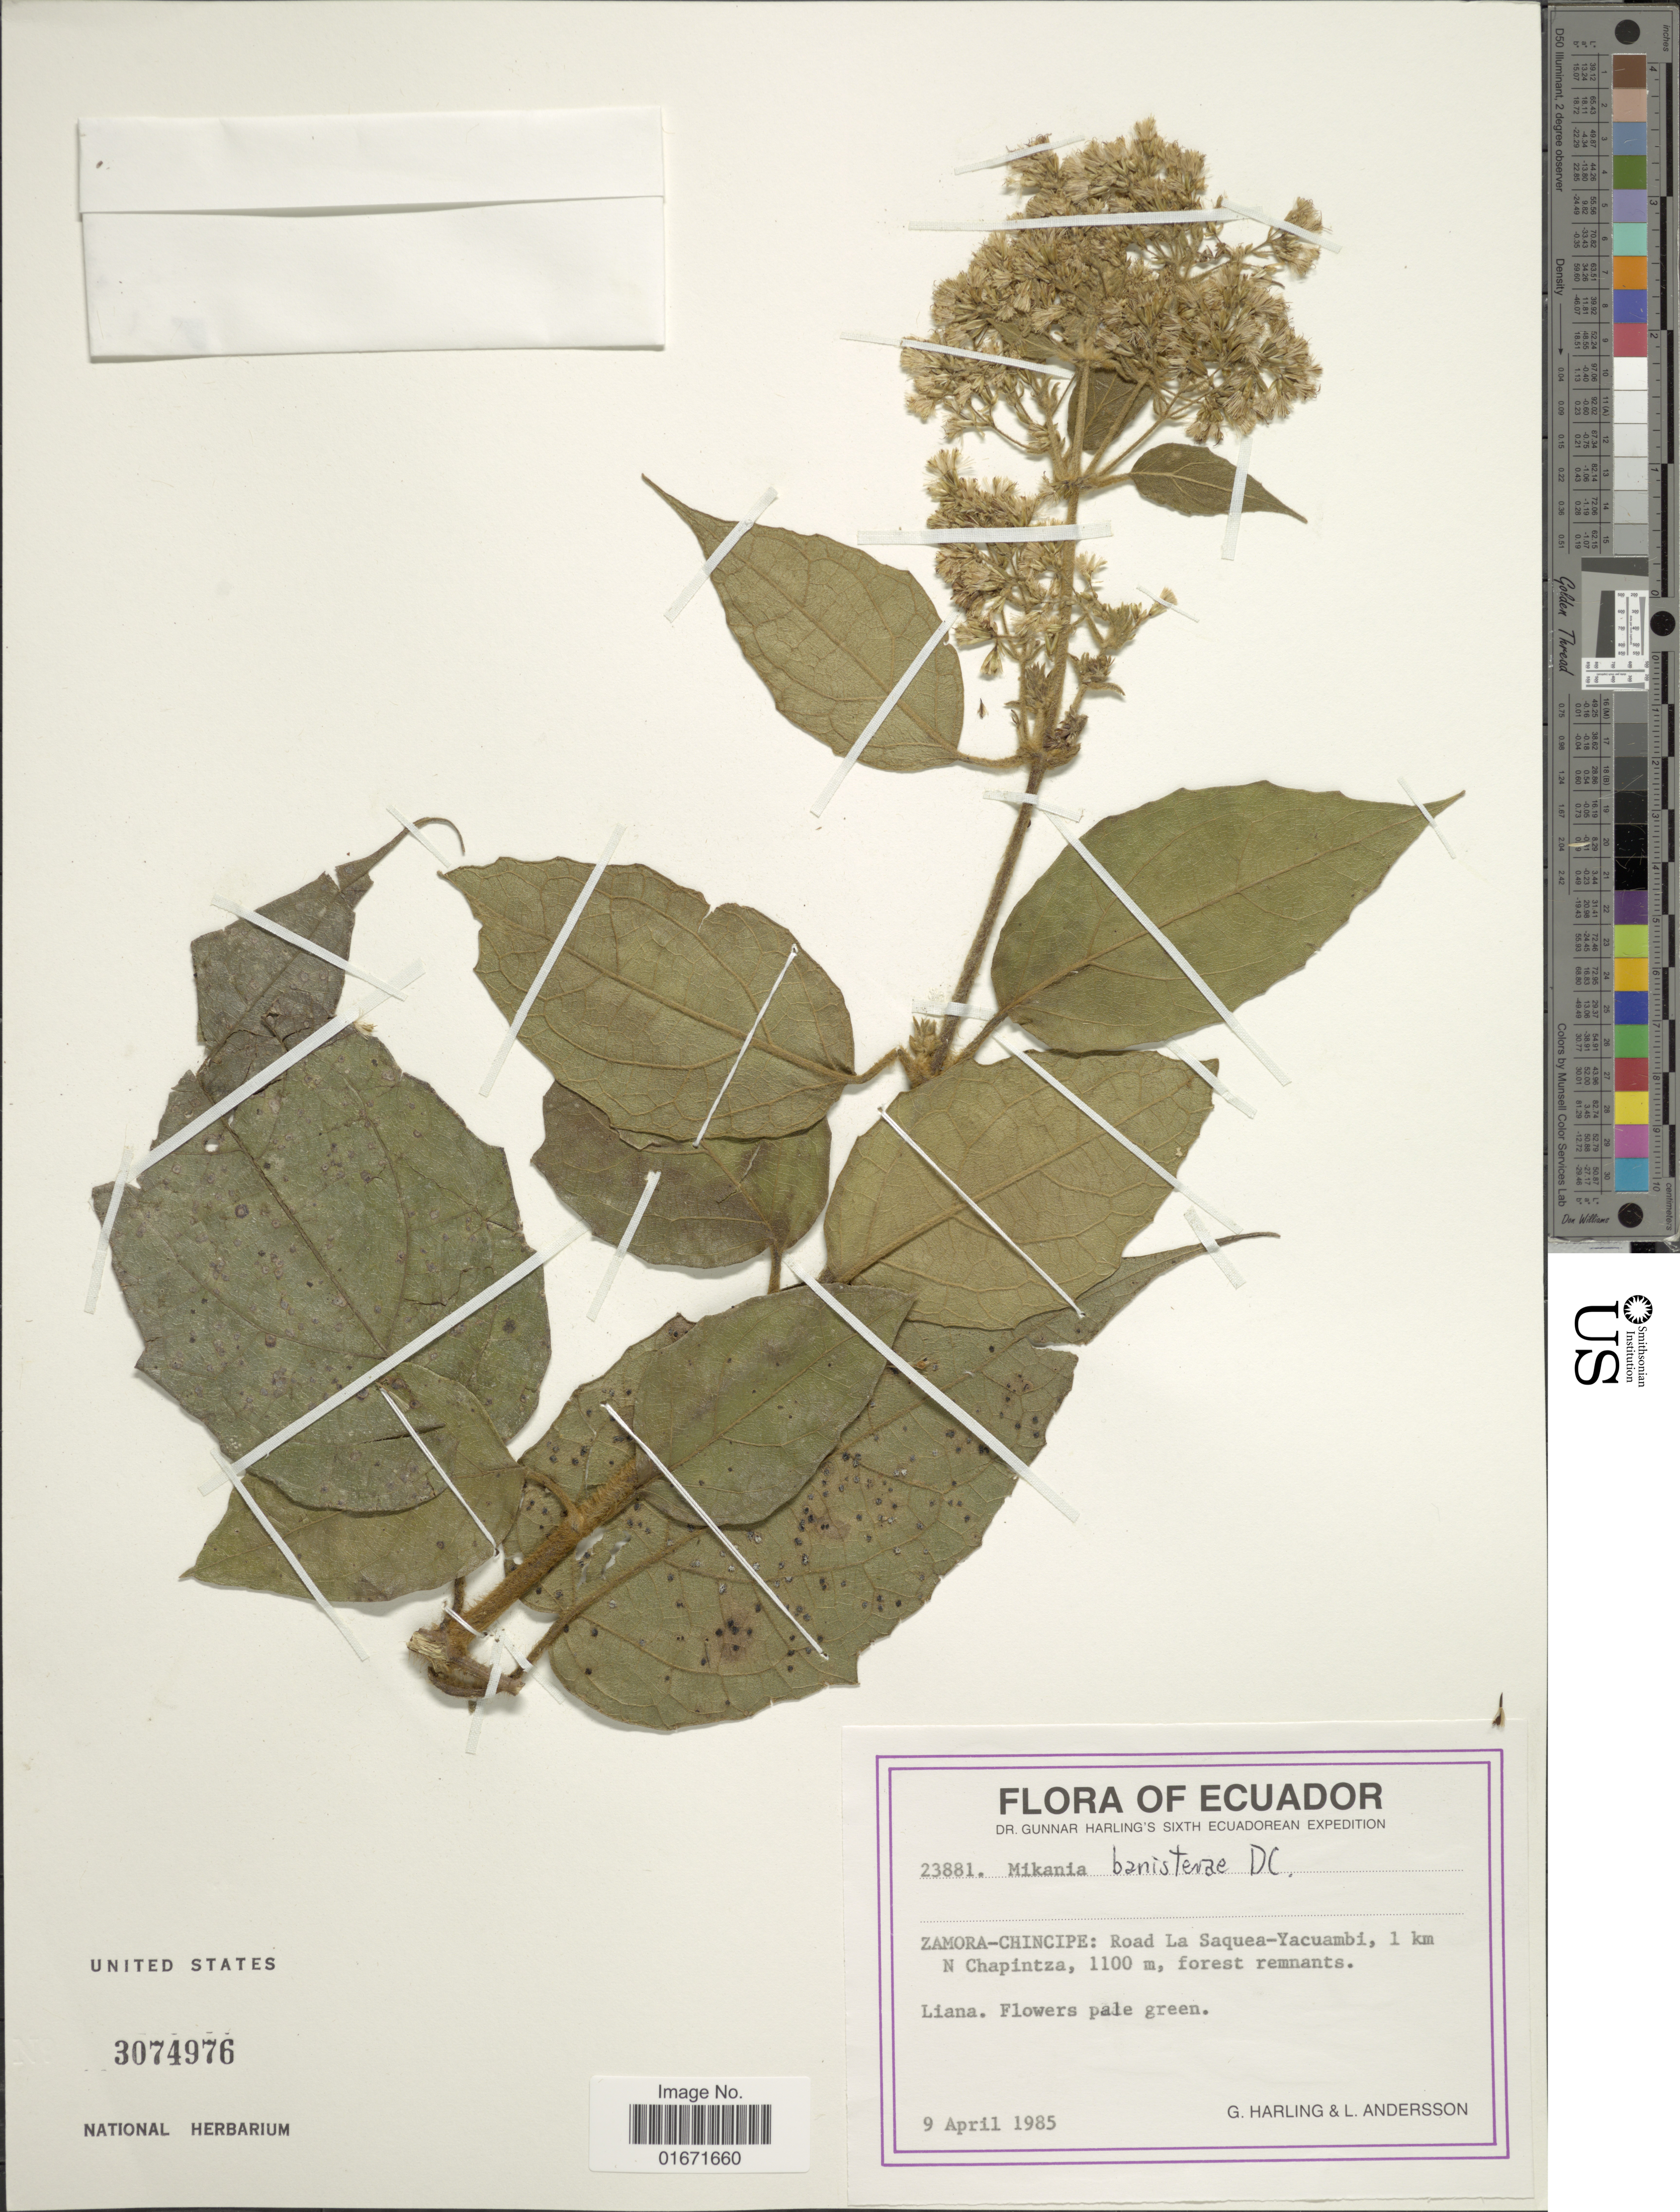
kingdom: Plantae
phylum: Tracheophyta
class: Magnoliopsida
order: Asterales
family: Asteraceae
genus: Mikania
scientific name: Mikania banisteriae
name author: DC.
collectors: G. Harling & L. Andersson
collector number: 23881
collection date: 1985-04-09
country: Ecuador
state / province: Zamora-Chinchipe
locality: Zamora-Chinchipe: Road La Saquea-Yacuambi, 1 km N Chapintza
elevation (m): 1100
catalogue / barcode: US 3074976